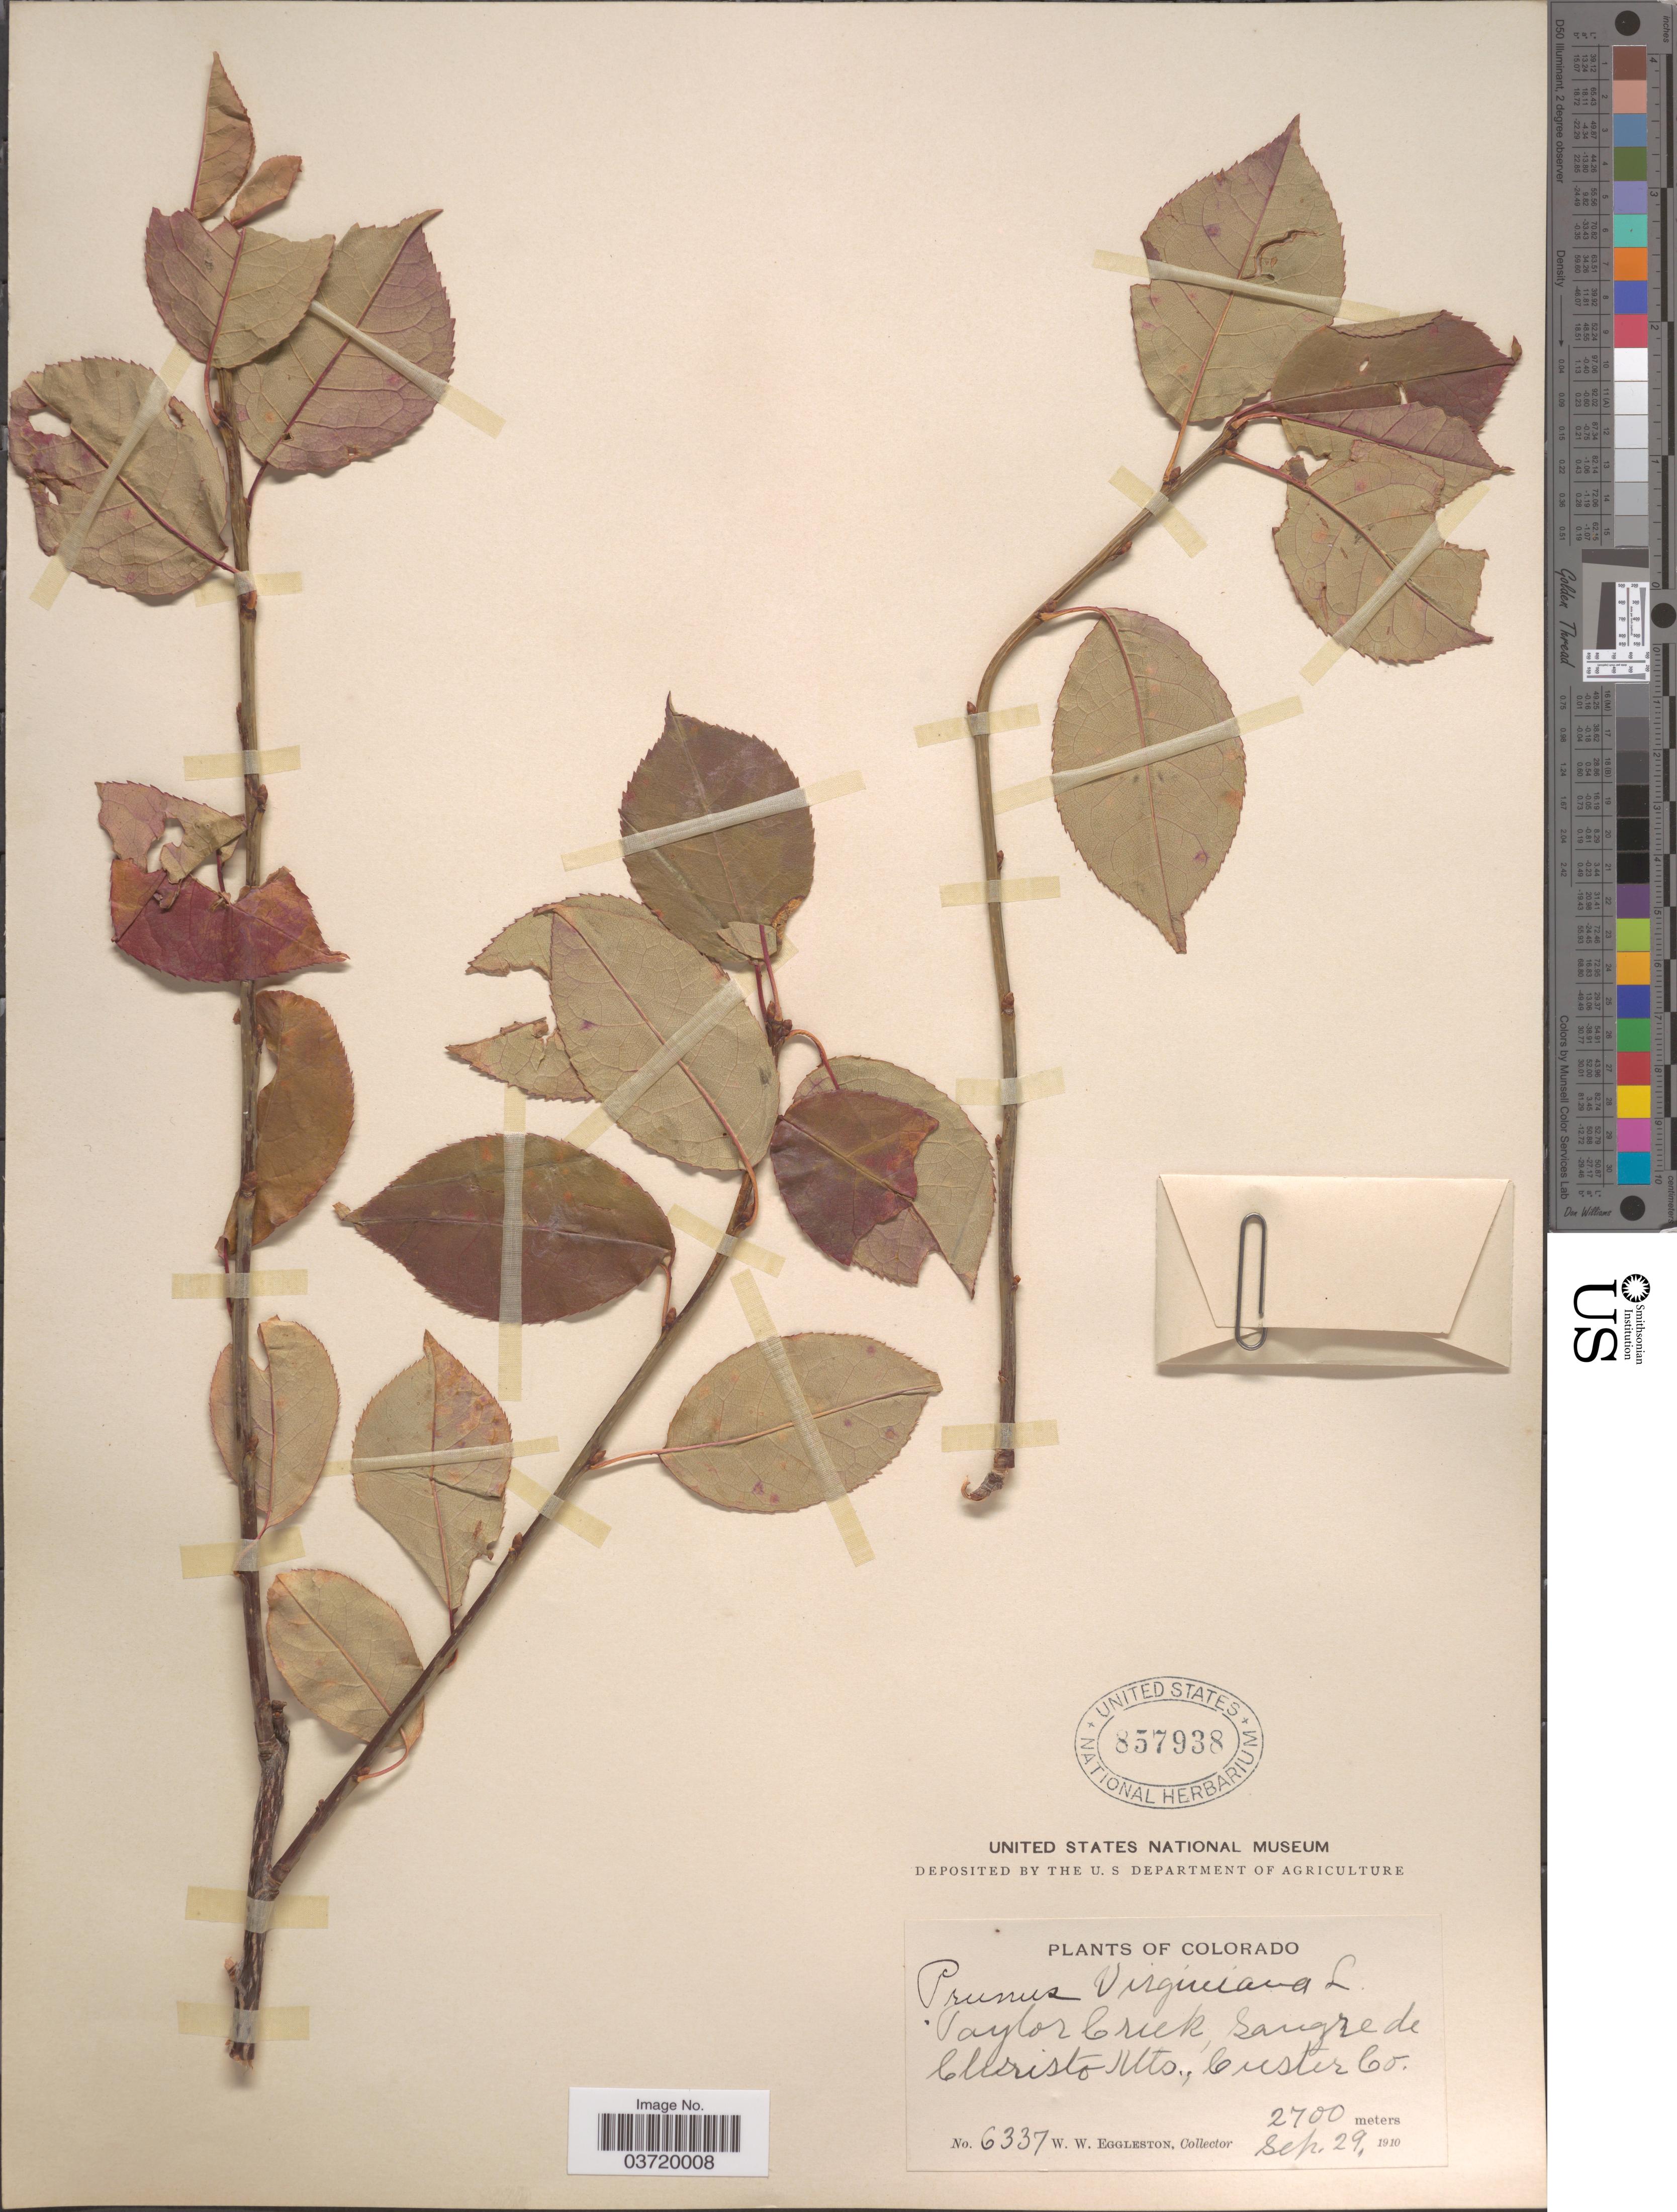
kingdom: Plantae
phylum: Tracheophyta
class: Magnoliopsida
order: Rosales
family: Rosaceae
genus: Prunus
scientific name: Prunus virginiana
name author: L.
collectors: W. W. Eggleston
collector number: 6337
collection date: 1910-09-29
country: United States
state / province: Colorado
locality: Taylor Creek, Sangre de Christo Mts., Custer Co.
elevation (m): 2700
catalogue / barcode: US 857938